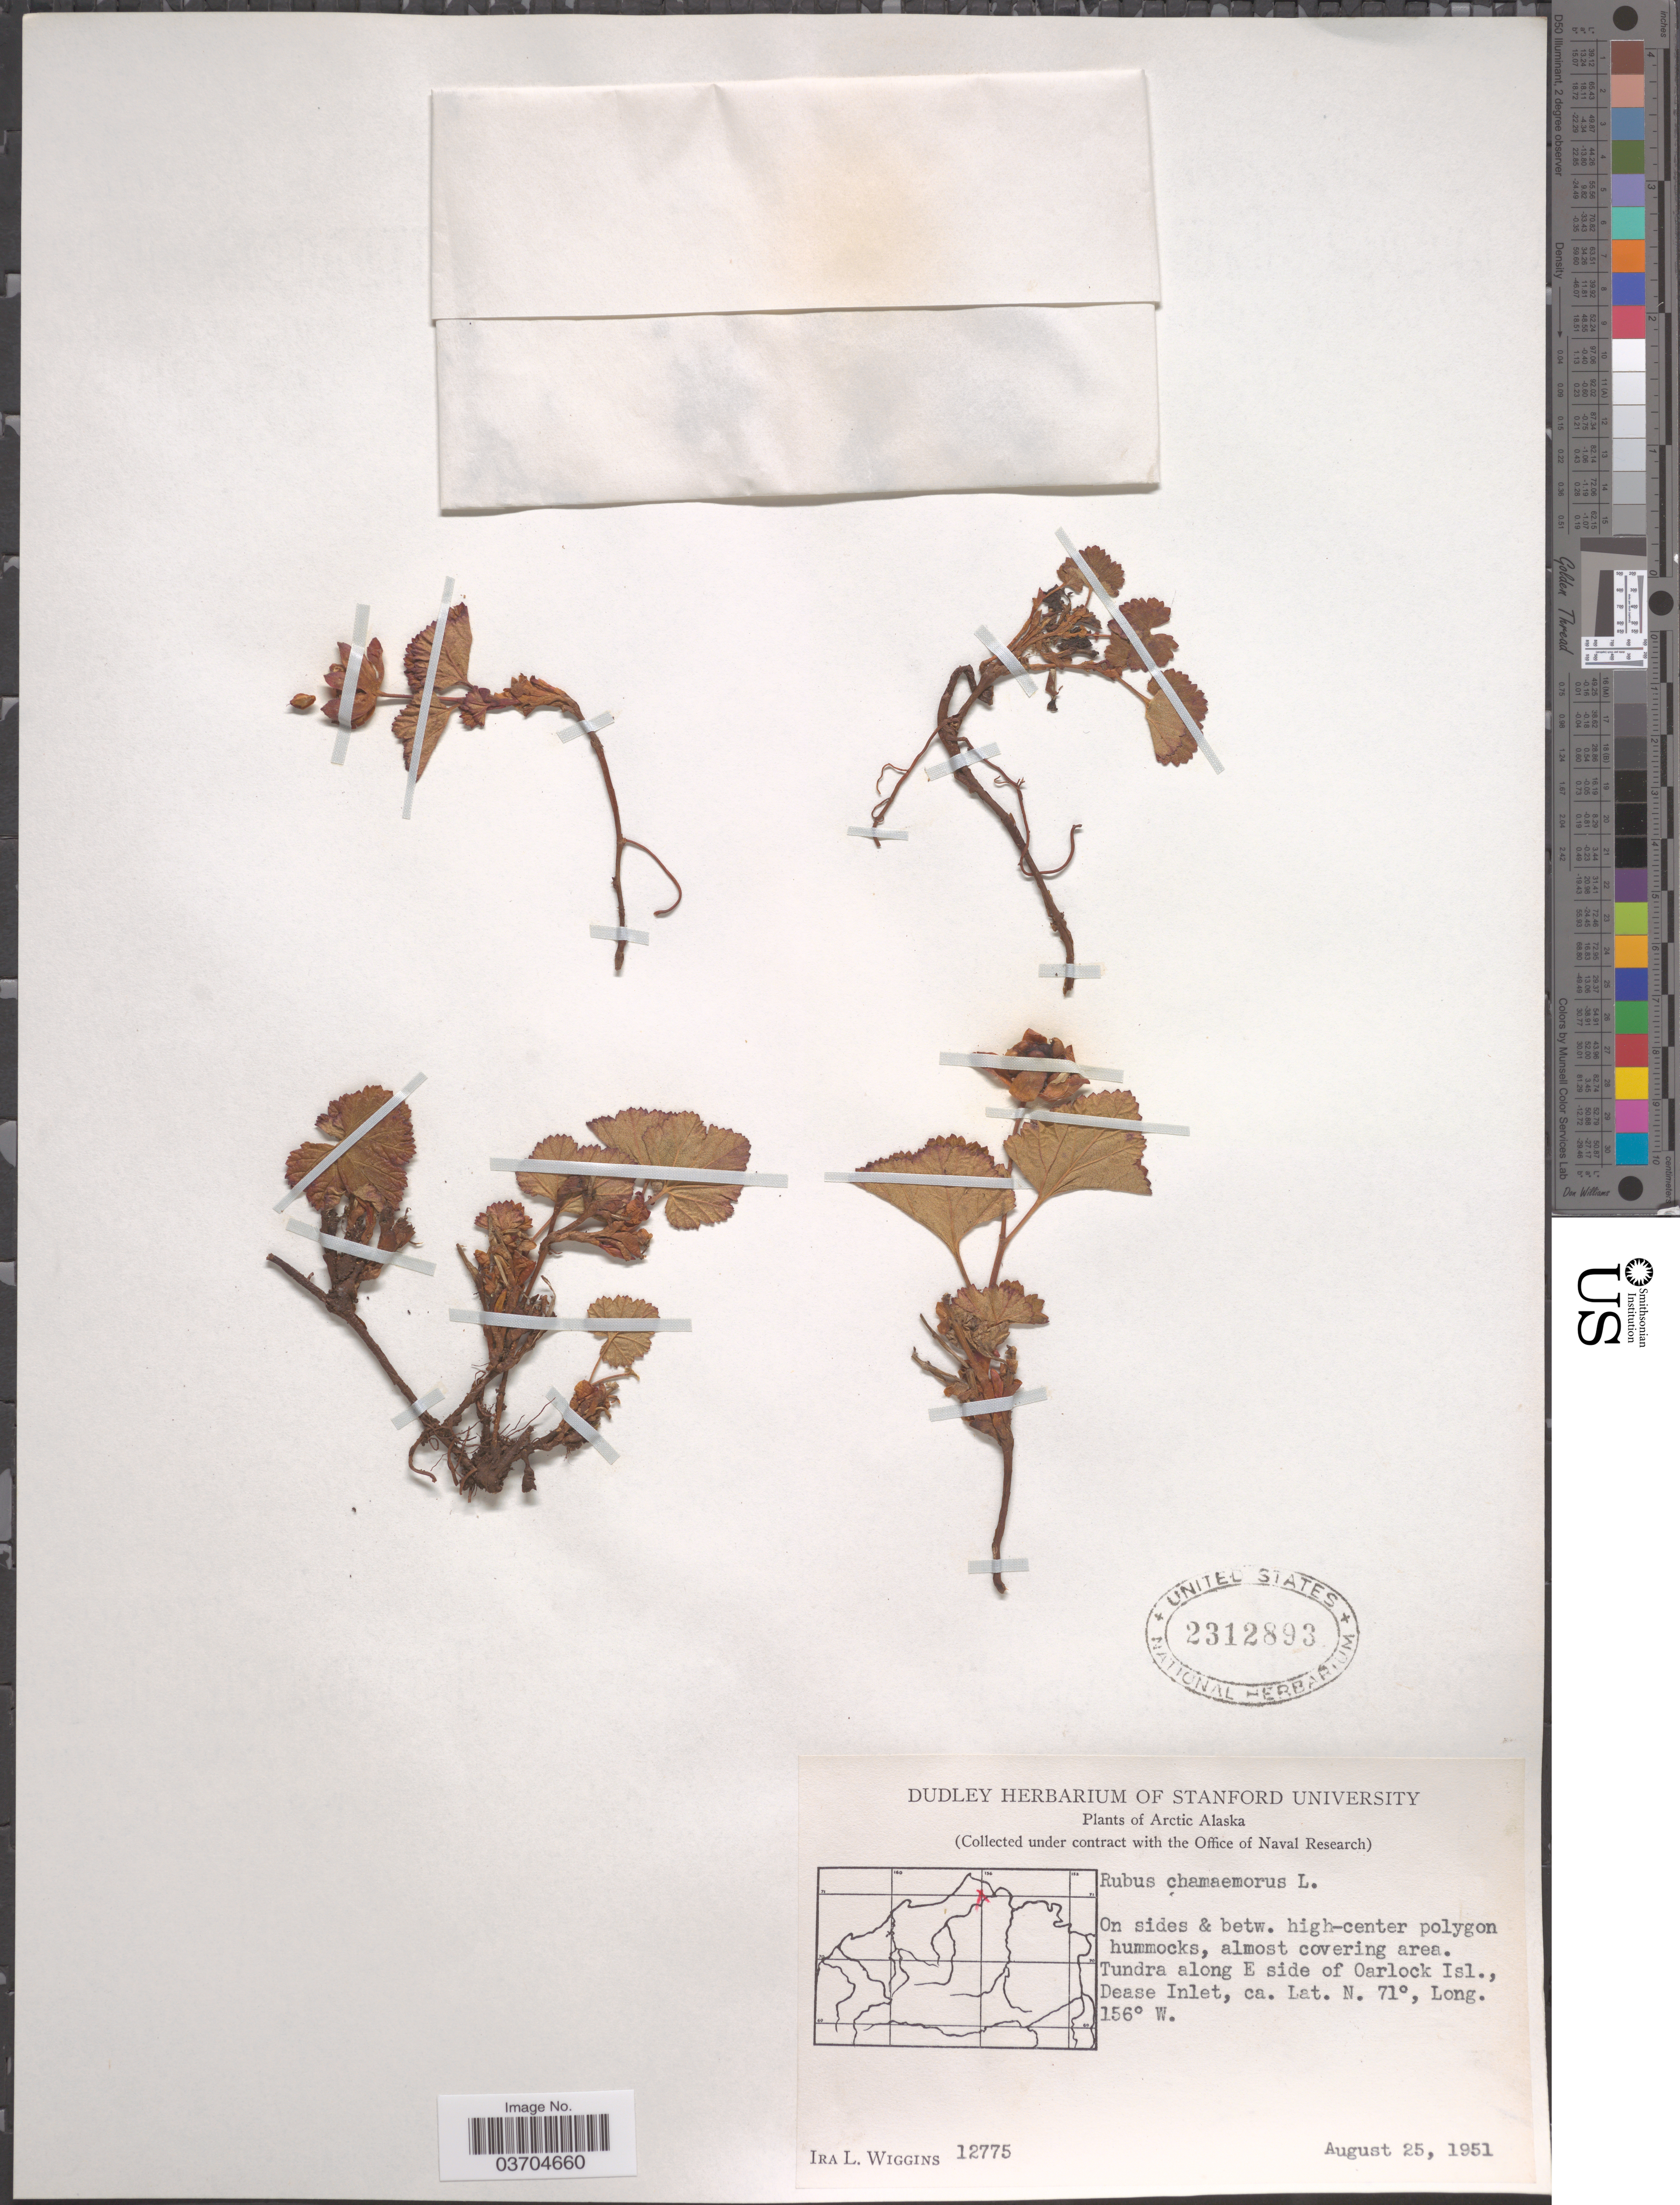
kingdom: Plantae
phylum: Tracheophyta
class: Magnoliopsida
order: Rosales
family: Rosaceae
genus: Rubus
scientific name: Rubus chamaemorus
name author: L.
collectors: I. L. Wiggins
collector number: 12775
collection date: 1951-08-25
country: United States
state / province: Alaska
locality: Arctic Alaska. On sides & betw. high-center polygon hummocks, almost covering area. Tundra along E side of Oarlock Isl., Dease Inlet.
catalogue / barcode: US 2312893